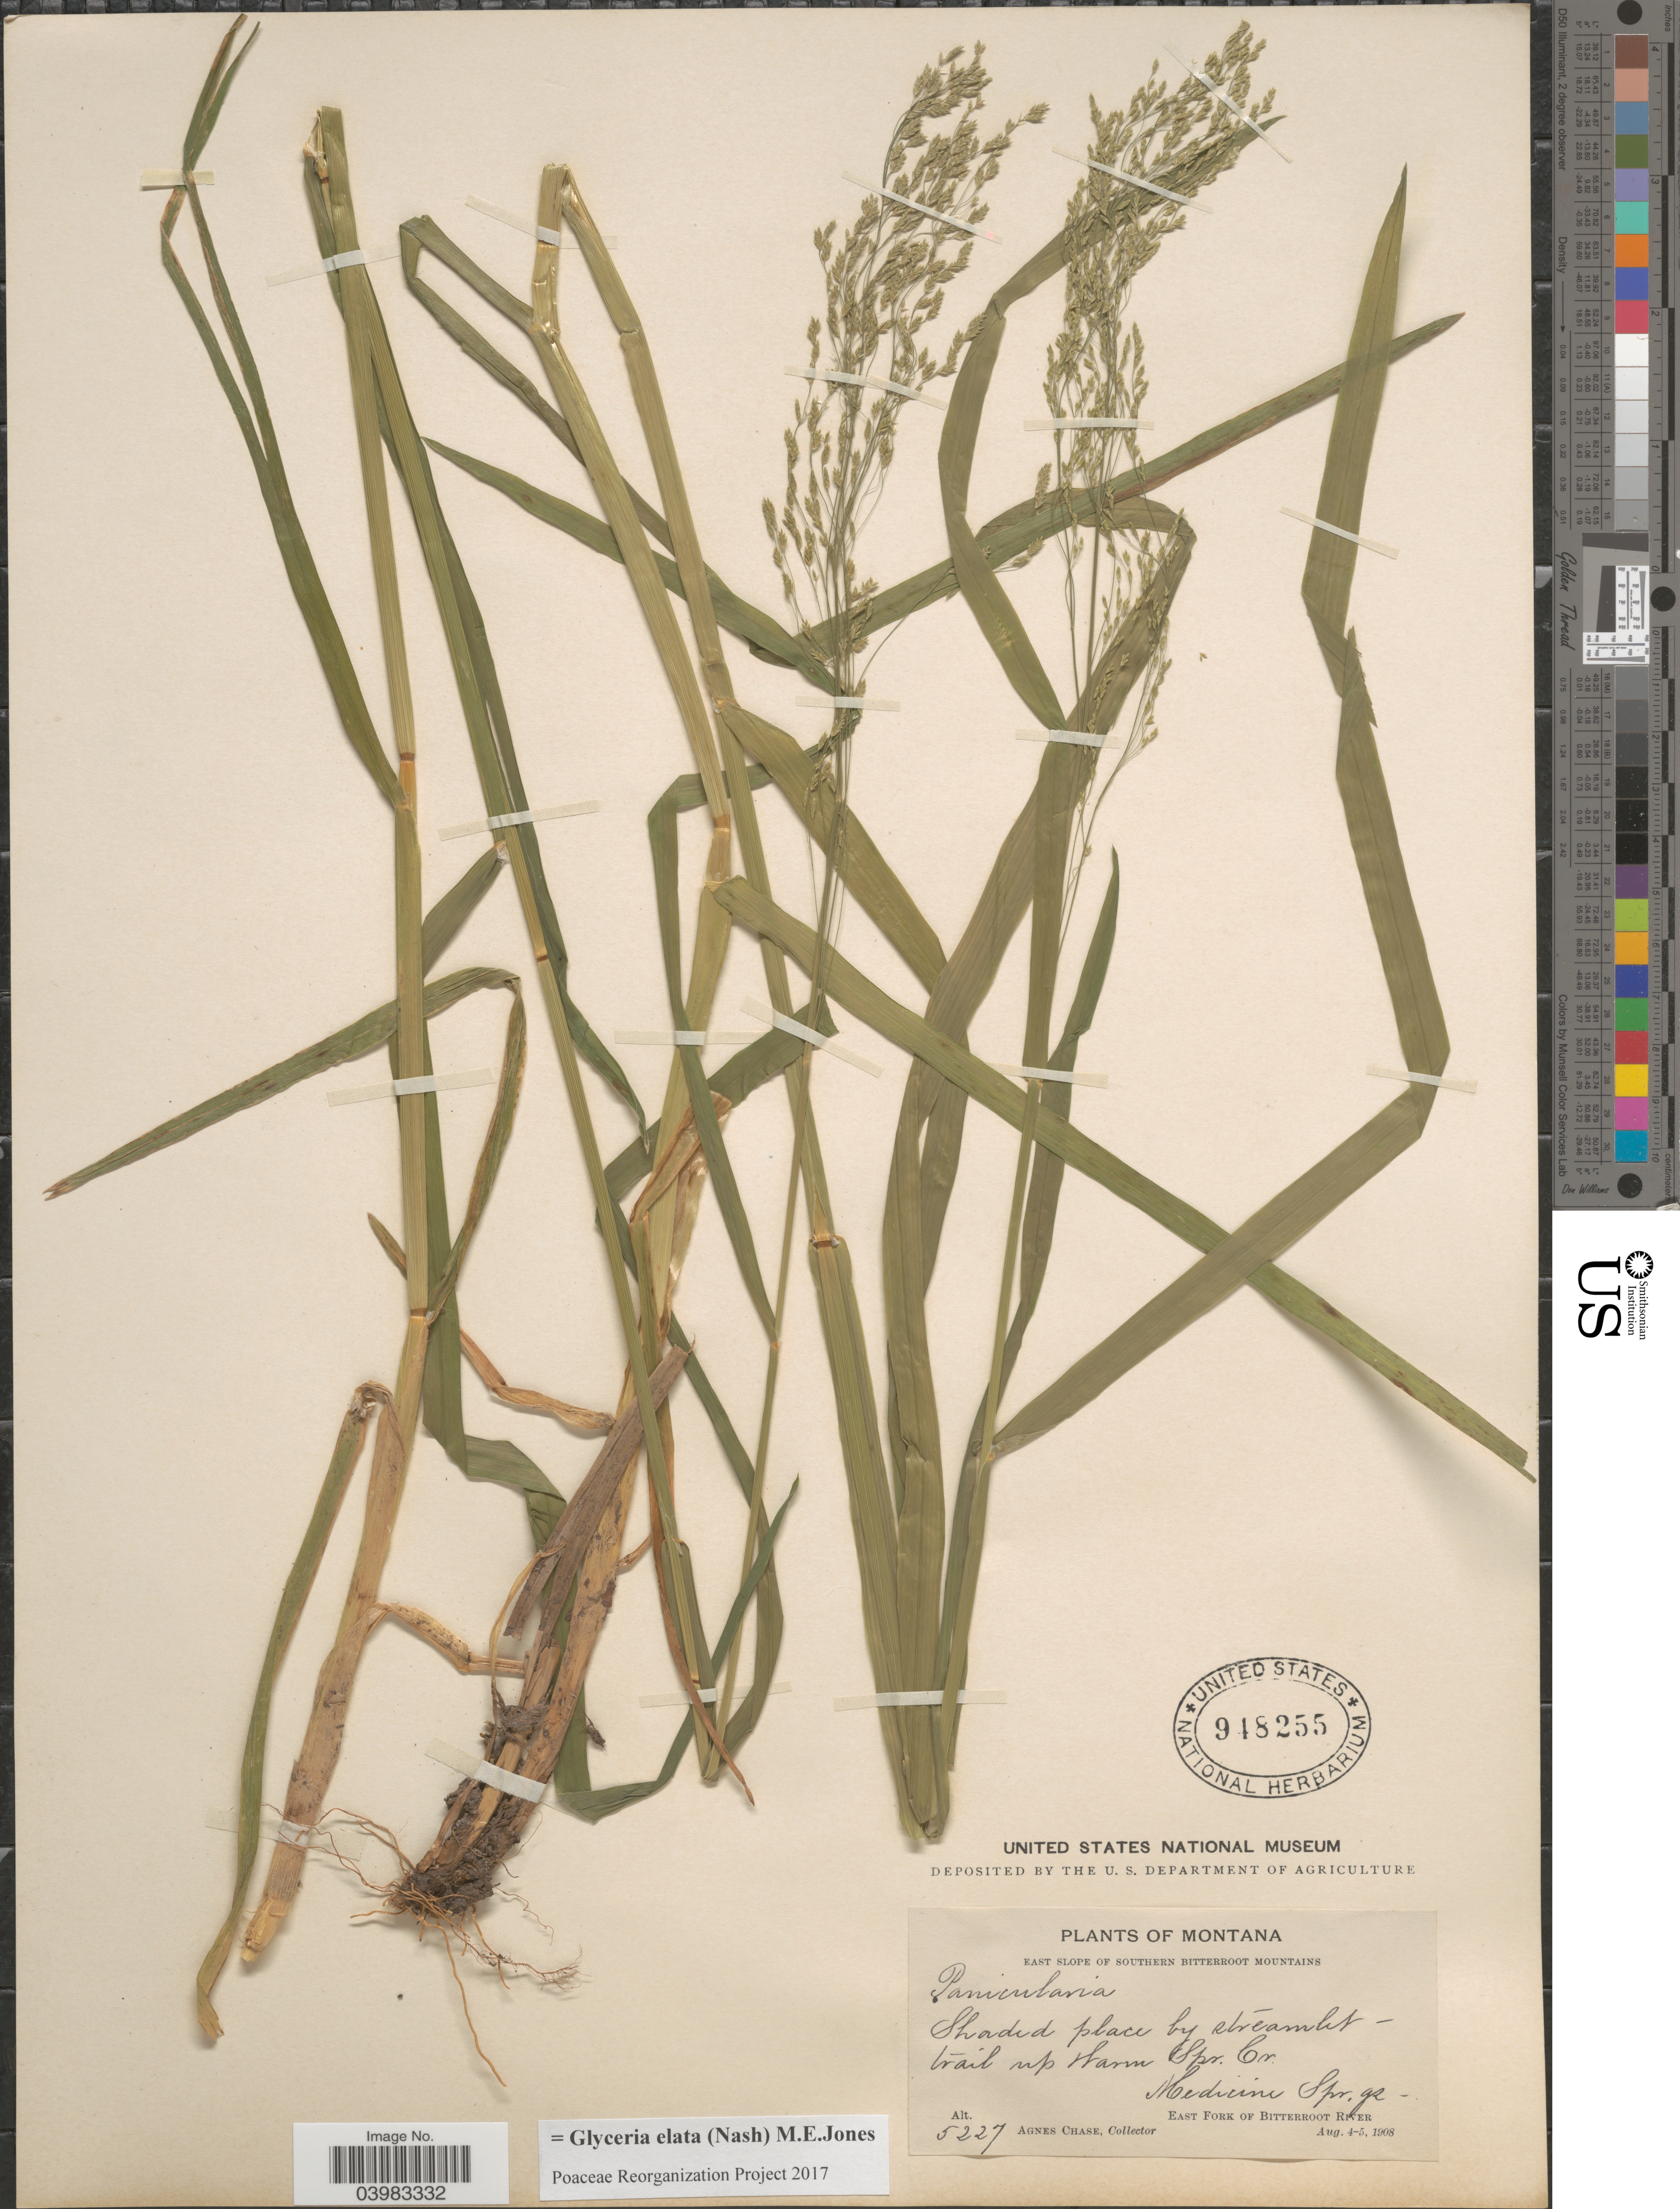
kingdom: Plantae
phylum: Tracheophyta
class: Liliopsida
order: Poales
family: Poaceae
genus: Glyceria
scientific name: Glyceria elata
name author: (Nash) M.E. Jones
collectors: A. Chase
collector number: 5227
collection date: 1908-08-04/1908-08-05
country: United States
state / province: Montana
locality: East slope of Southern Bitterroot Mountains. Trail up Warm Spr. Cr. Medium Spr. gz. East Fork of Bitterroot River.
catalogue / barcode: US 948255